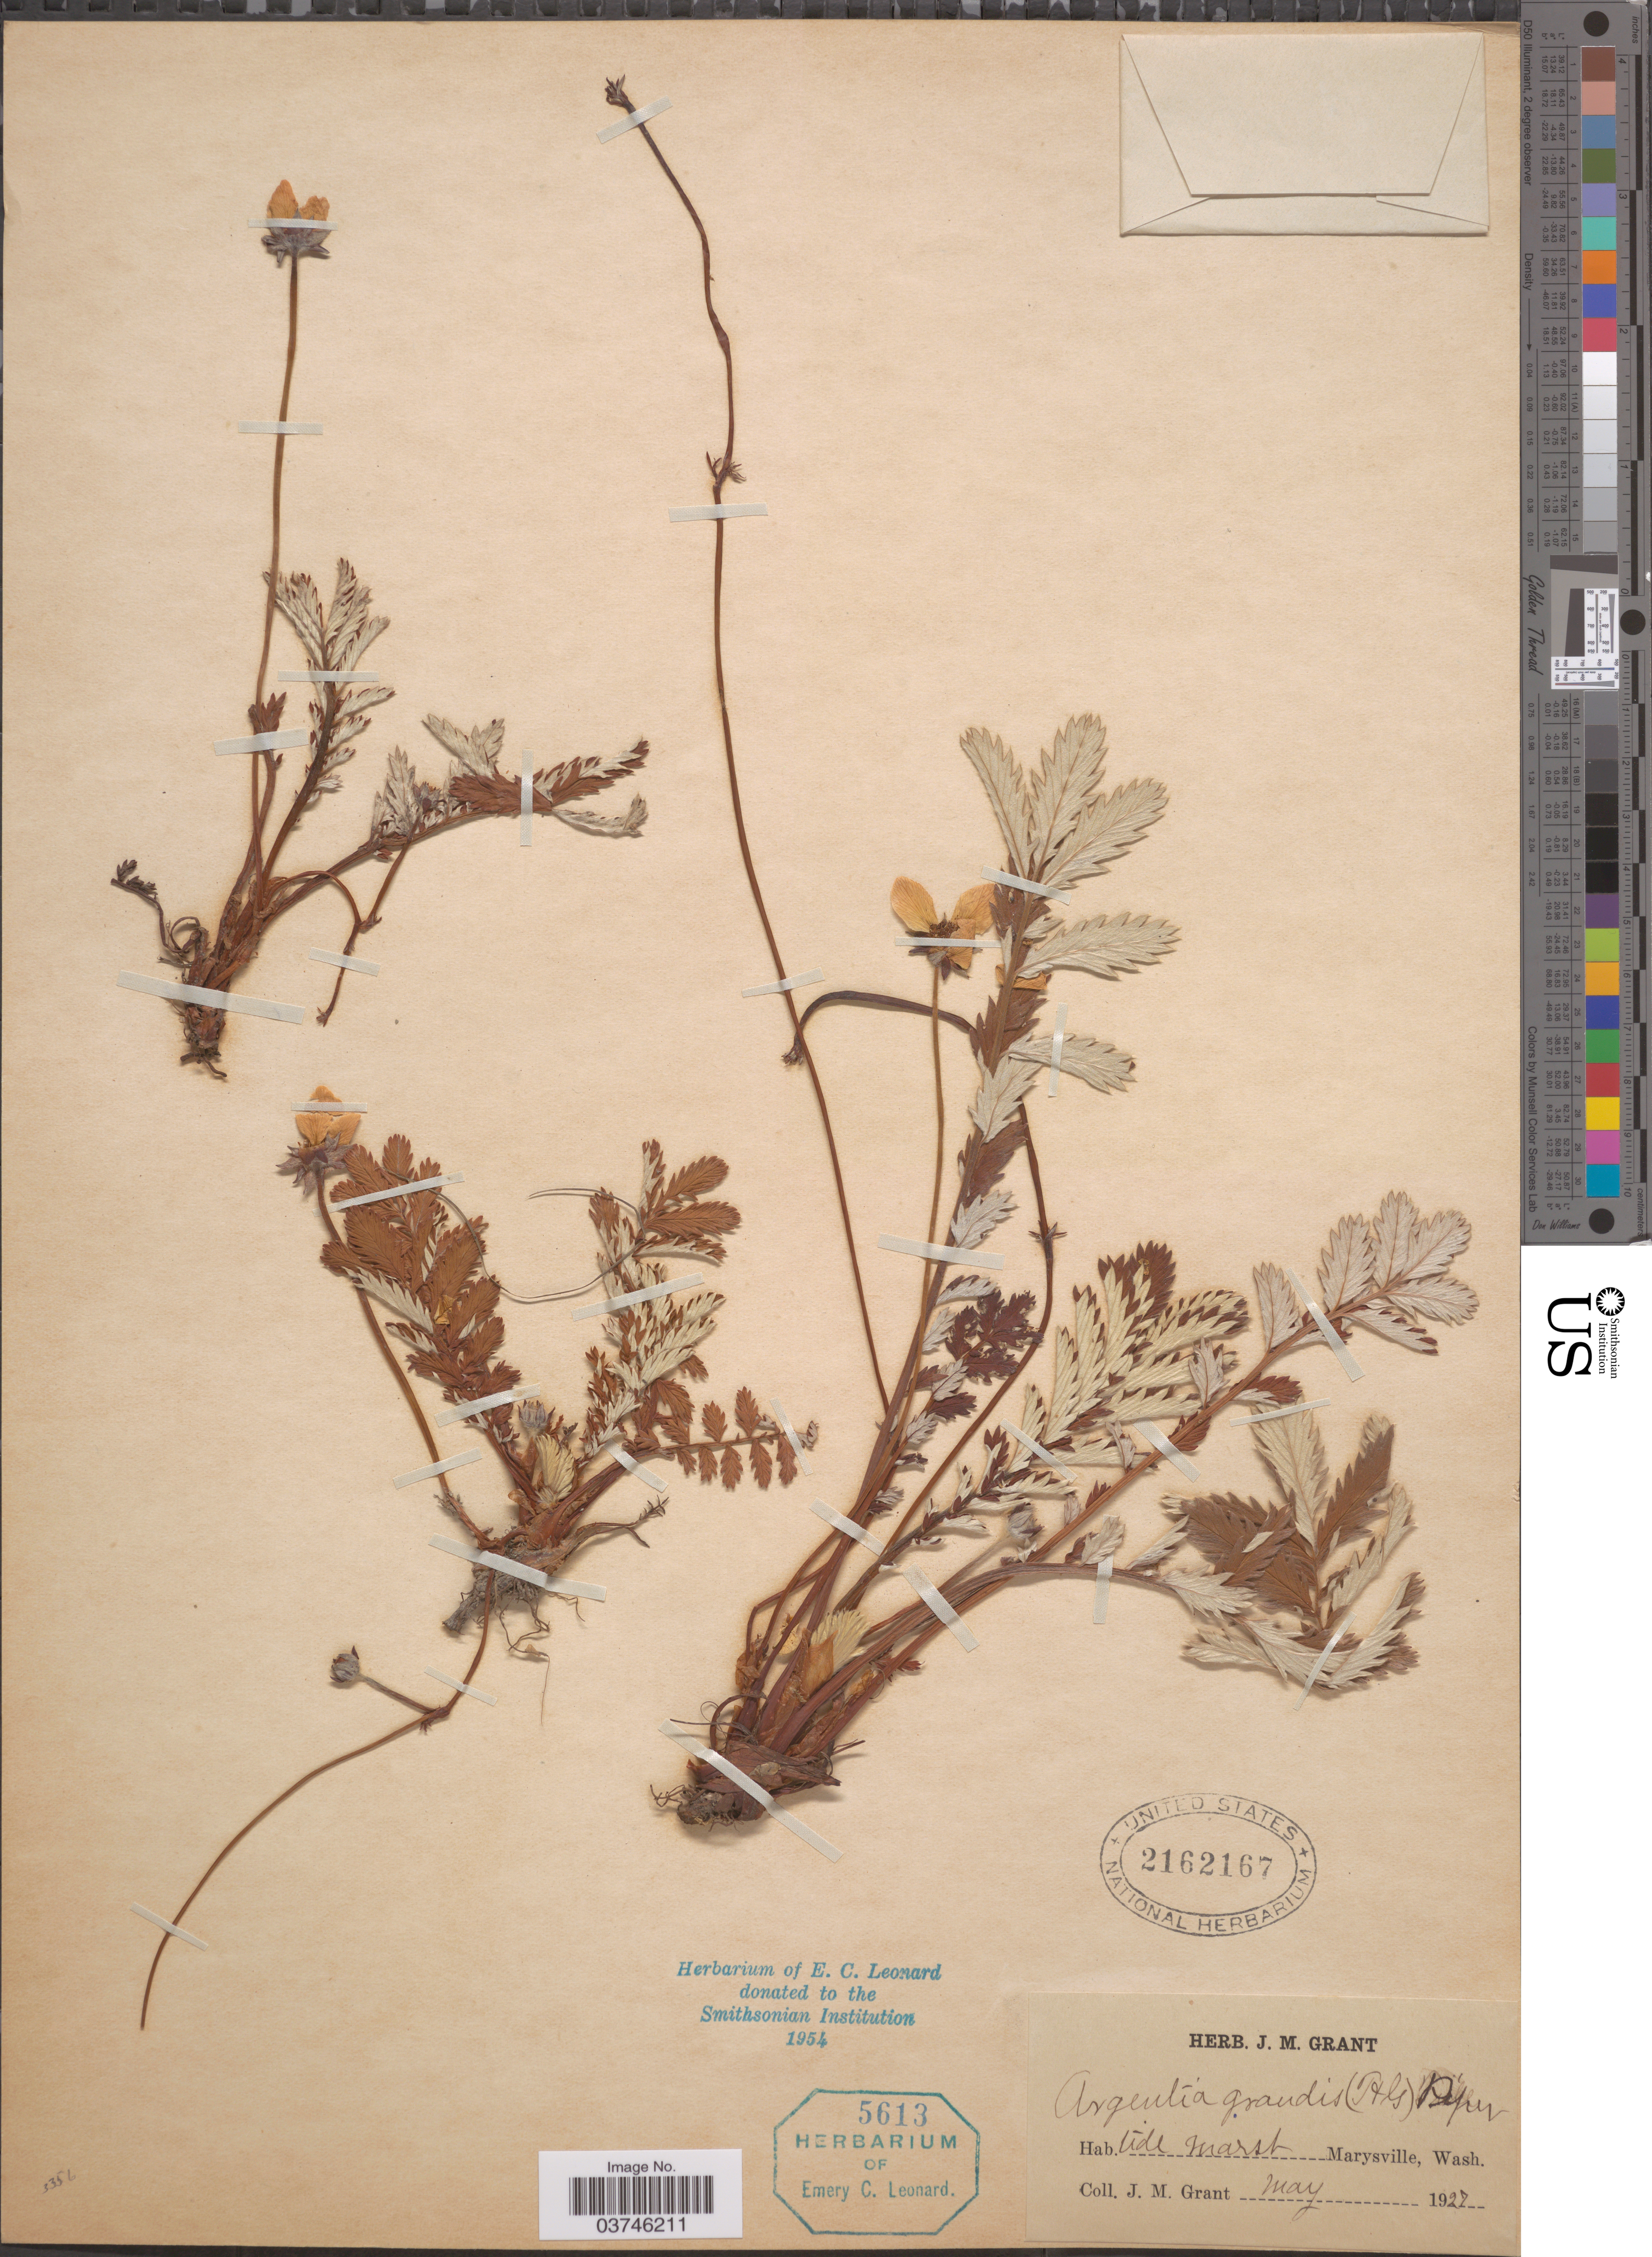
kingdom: Plantae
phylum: Tracheophyta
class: Magnoliopsida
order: Rosales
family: Rosaceae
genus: Argentina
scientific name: Argentina pacifica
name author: (Howell) Rydb.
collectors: J. M. Grant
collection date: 1927-05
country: United States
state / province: Washington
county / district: Snohomish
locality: Marysville.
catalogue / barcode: US 2162167